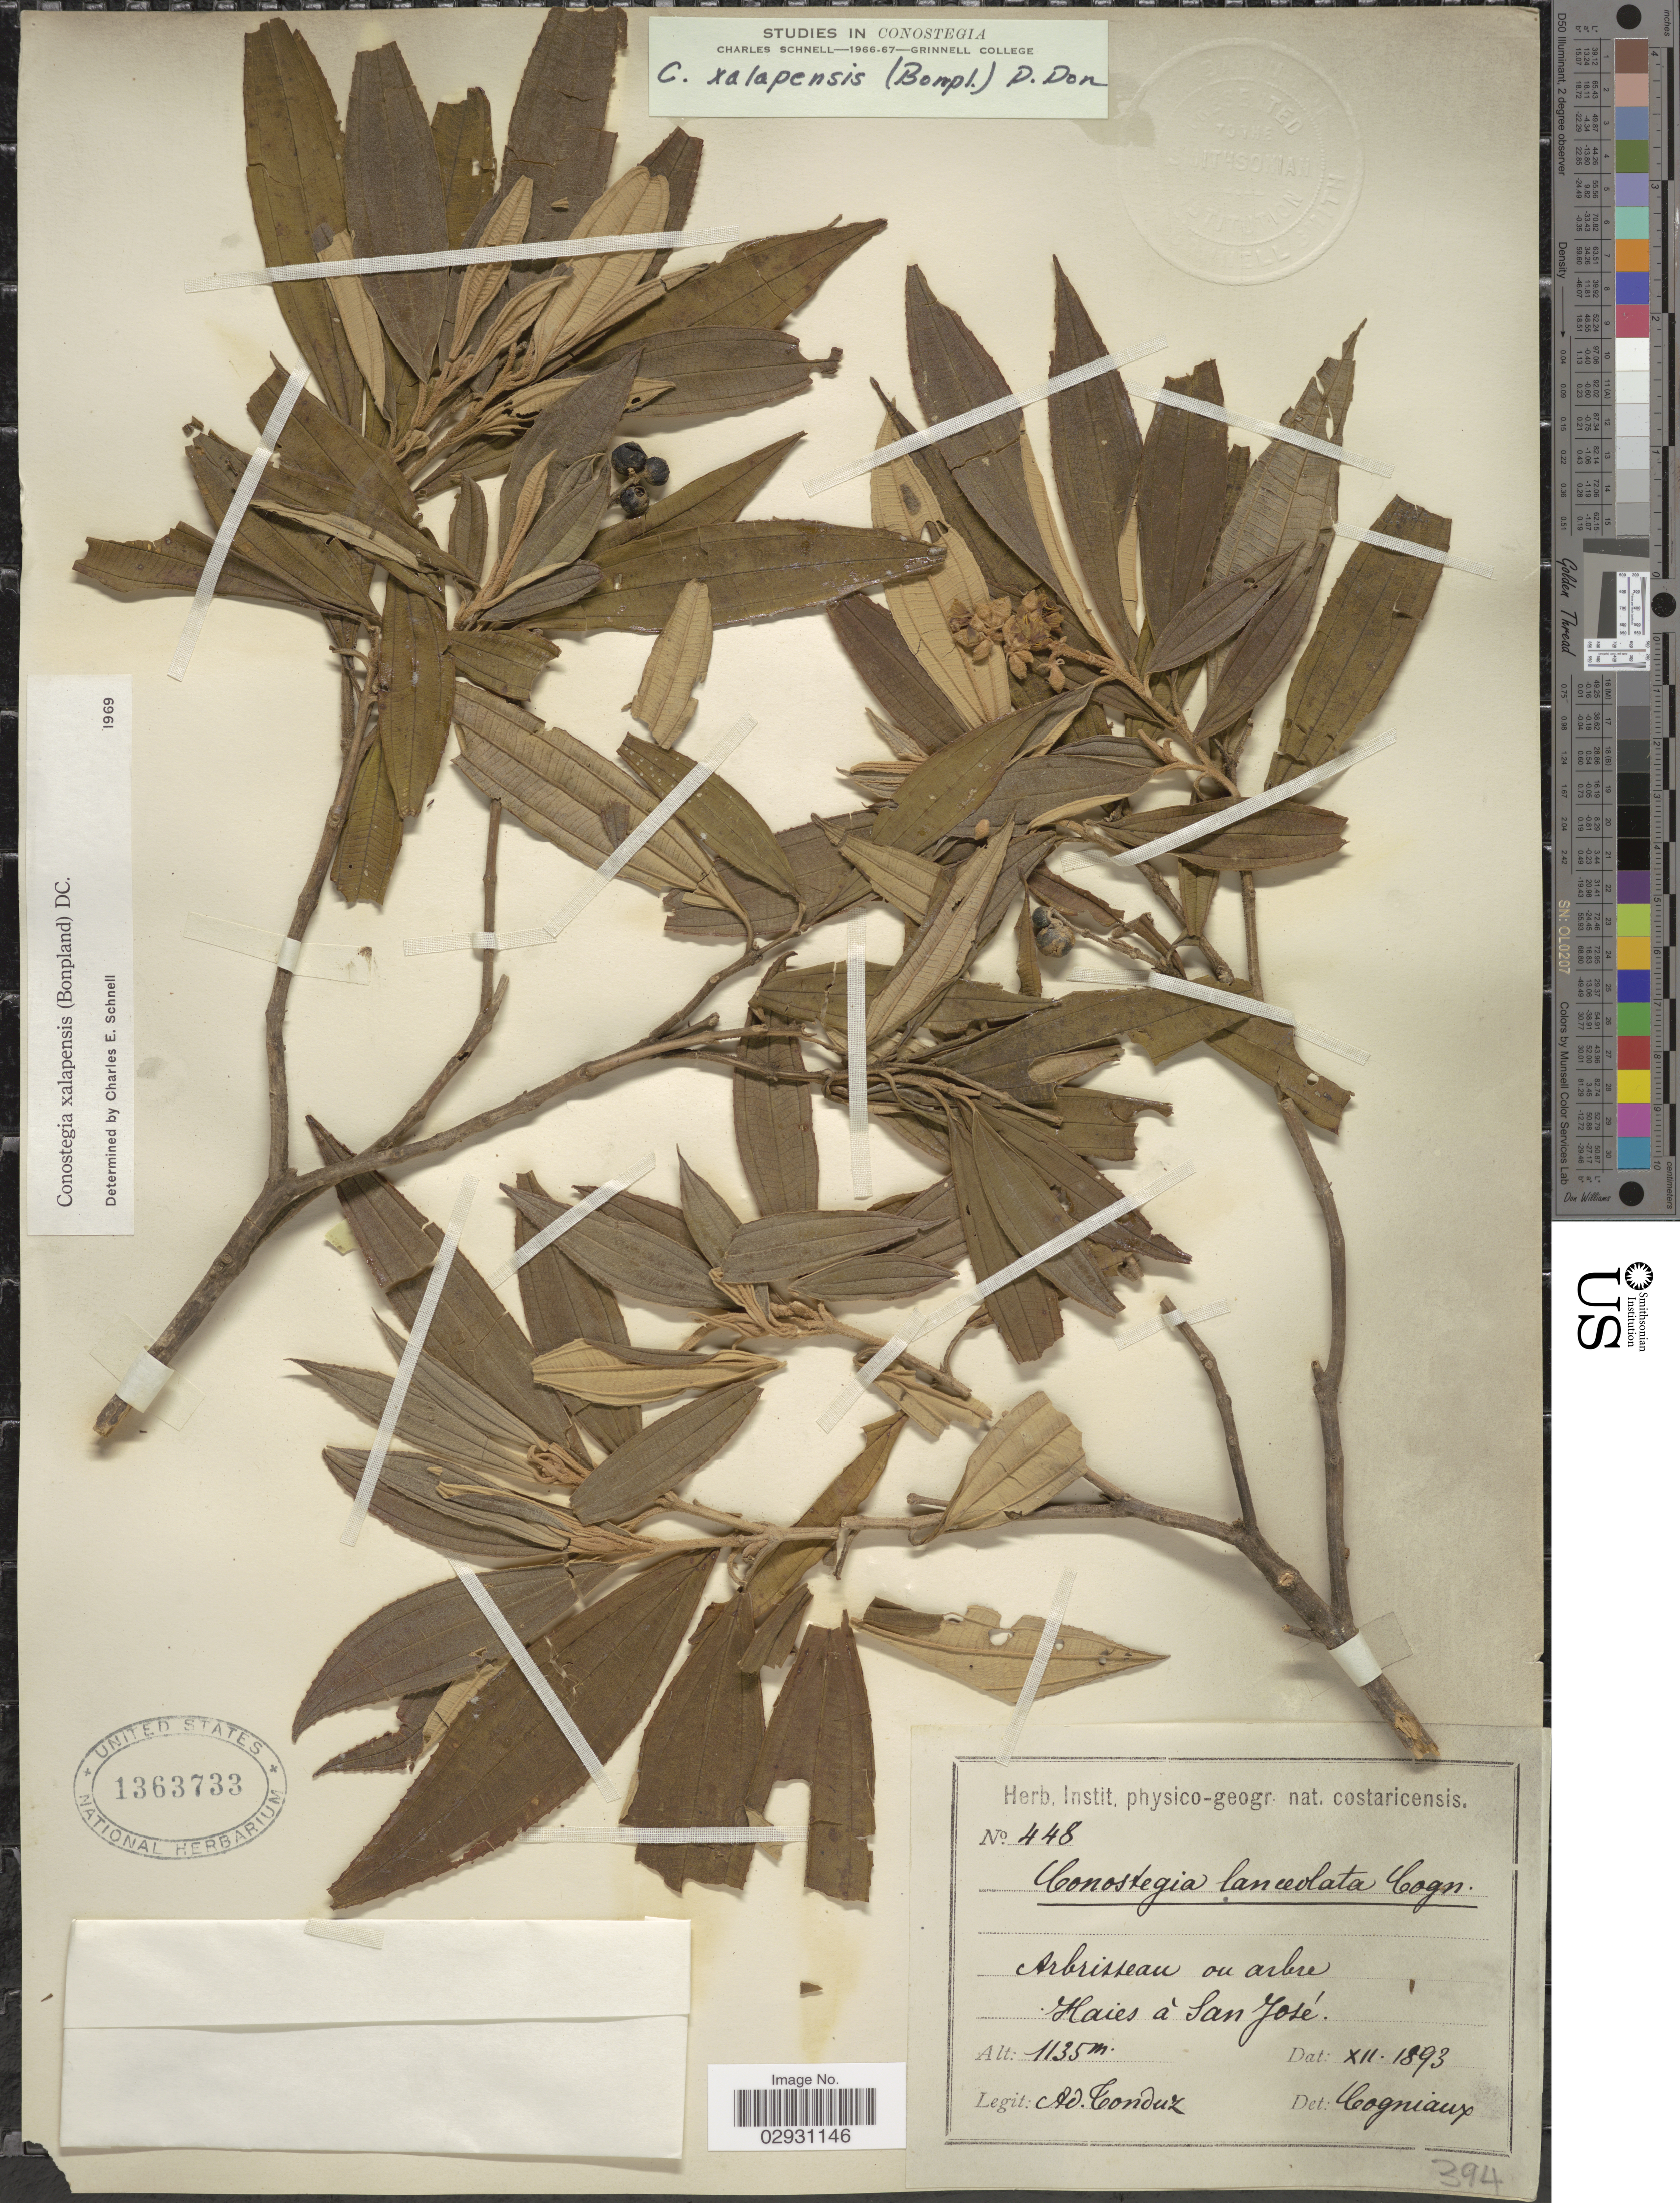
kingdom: Plantae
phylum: Tracheophyta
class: Magnoliopsida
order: Myrtales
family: Melastomataceae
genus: Conostegia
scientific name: Conostegia quadrangularis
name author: Schltdl. ex Steud.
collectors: A. Tonduz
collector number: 448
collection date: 1893-12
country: Costa Rica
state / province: San José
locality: Haies à San José.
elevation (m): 1135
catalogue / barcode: US 1363733